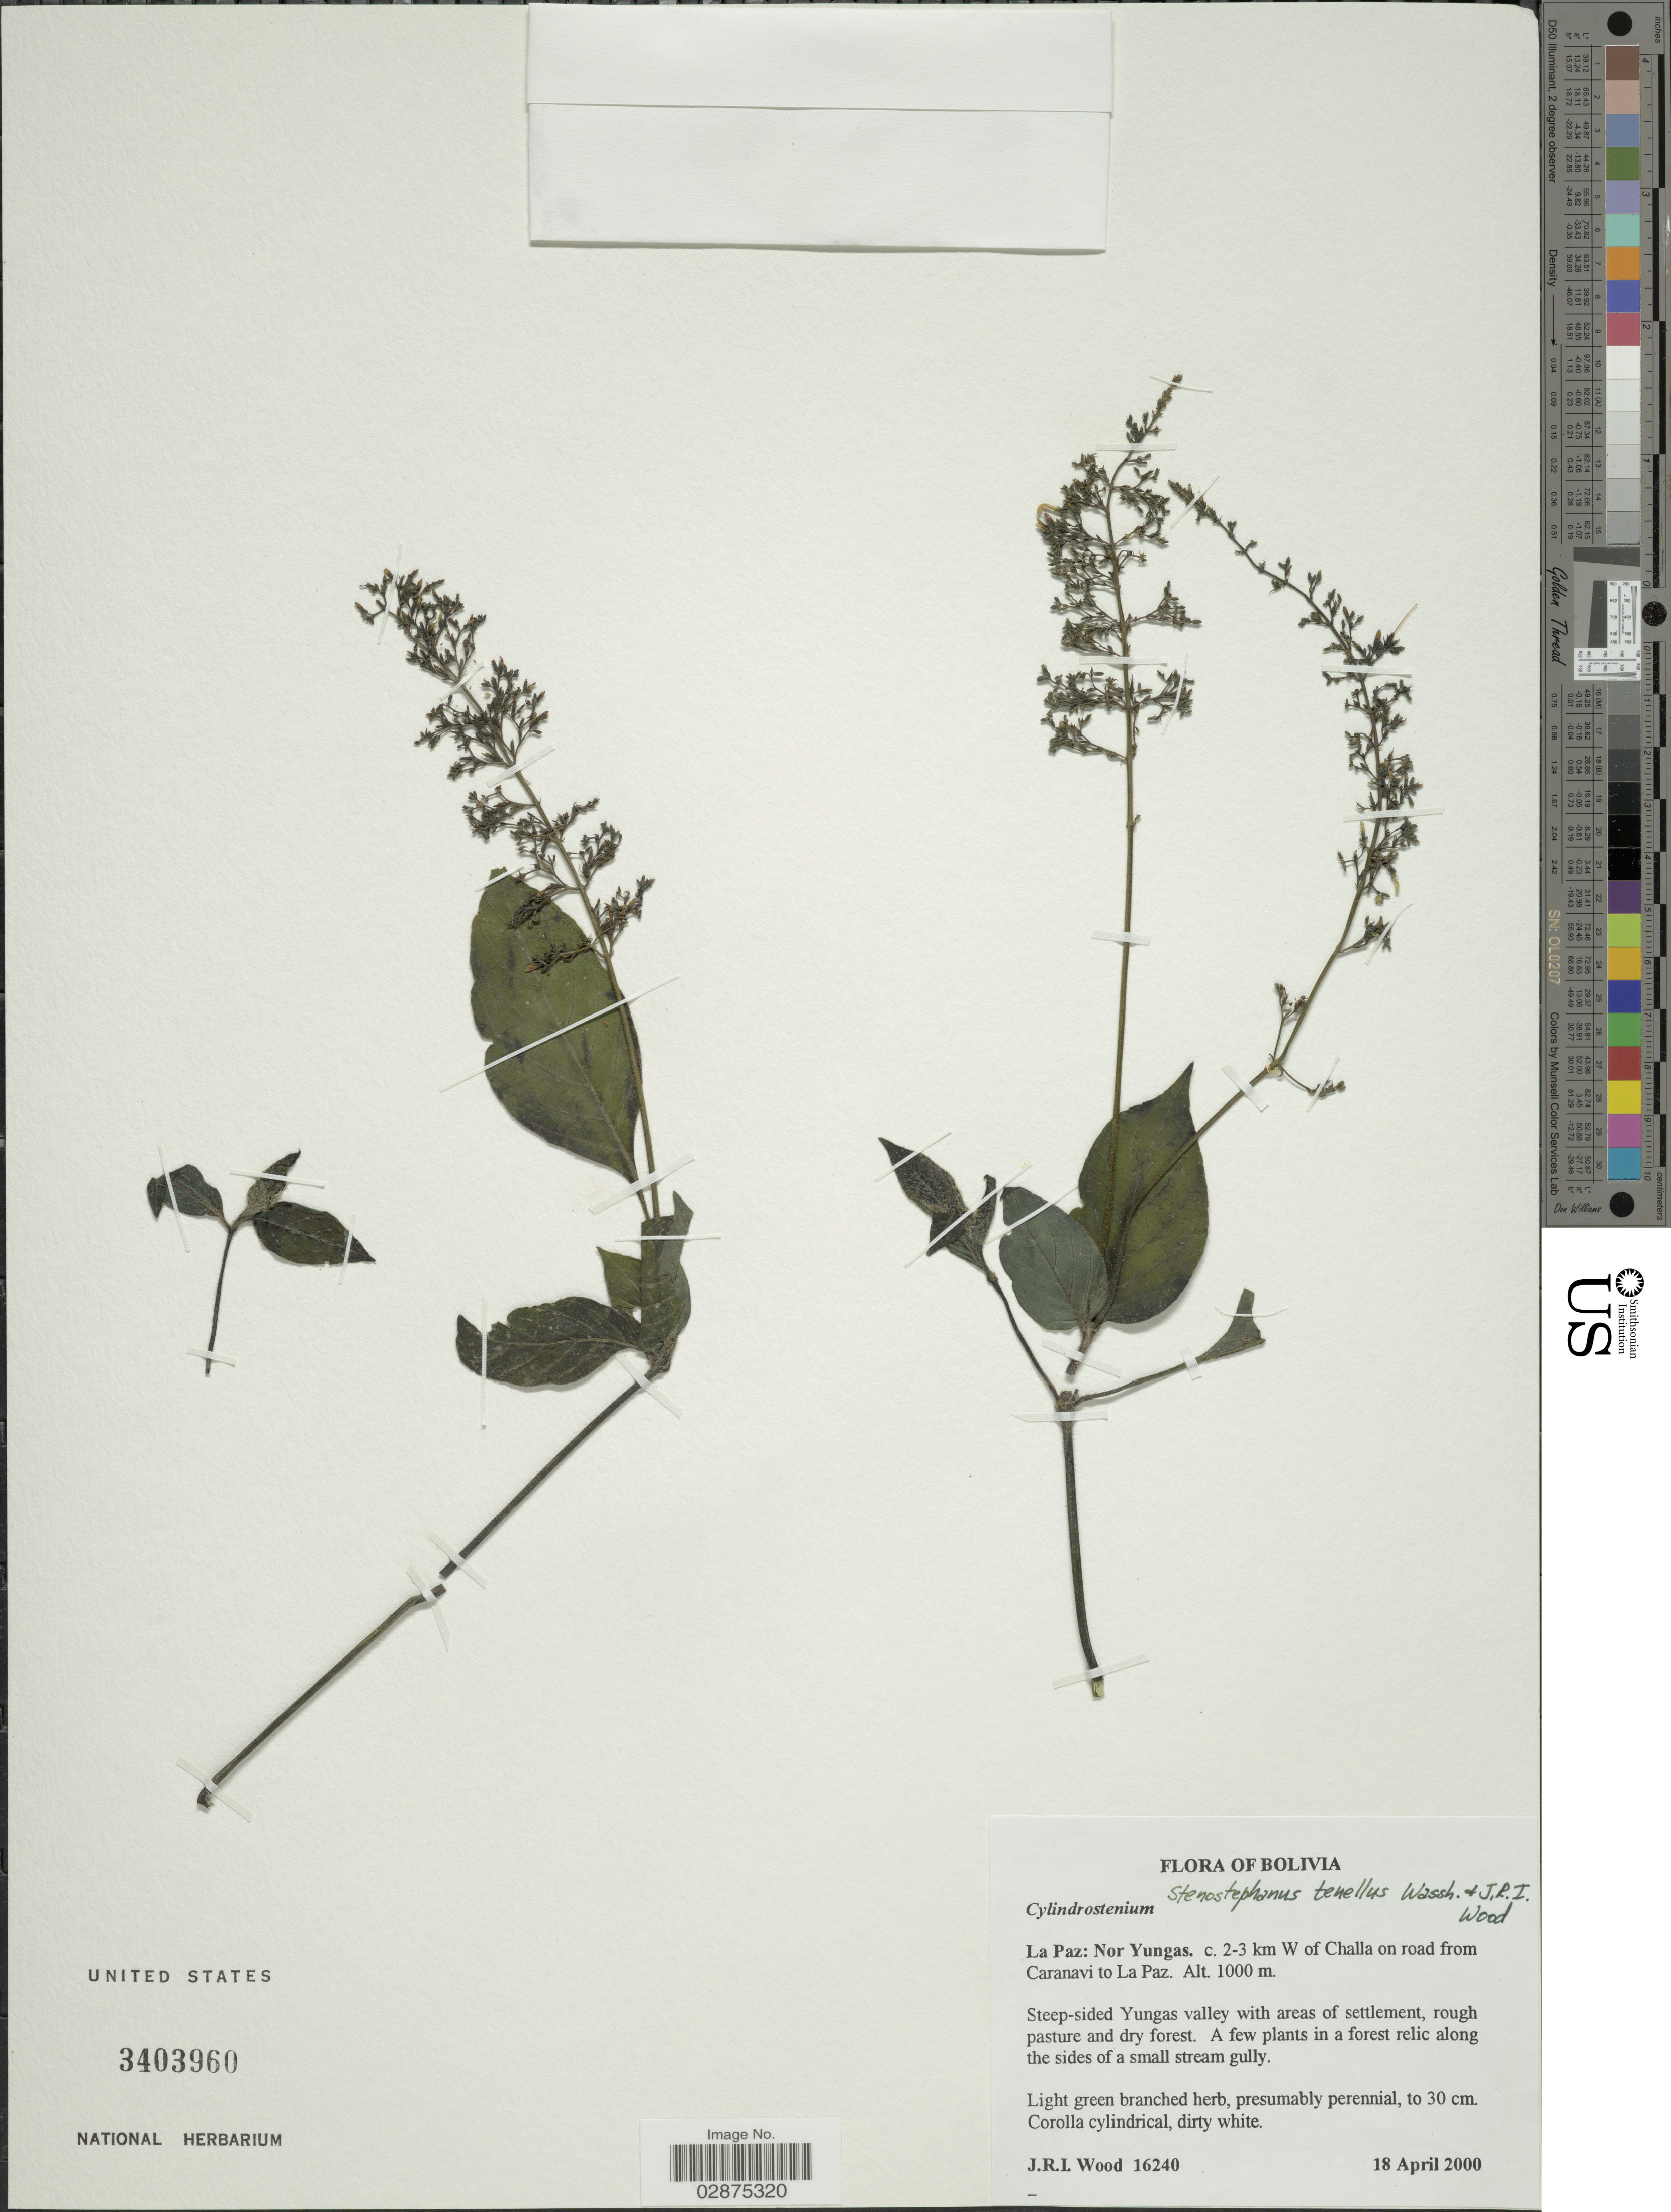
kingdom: Plantae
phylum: Tracheophyta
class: Magnoliopsida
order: Lamiales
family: Acanthaceae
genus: Stenostephanus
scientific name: Stenostephanus tenellus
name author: Wassh. & J.R.I. Wood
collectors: J. R. I. Wood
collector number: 16240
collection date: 2000-04-18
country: Bolivia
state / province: La Paz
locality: Nor Yungas. c. 2-3 km W of Challa on road from Caranavi to La Paz.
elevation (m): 1000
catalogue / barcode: US 3403960